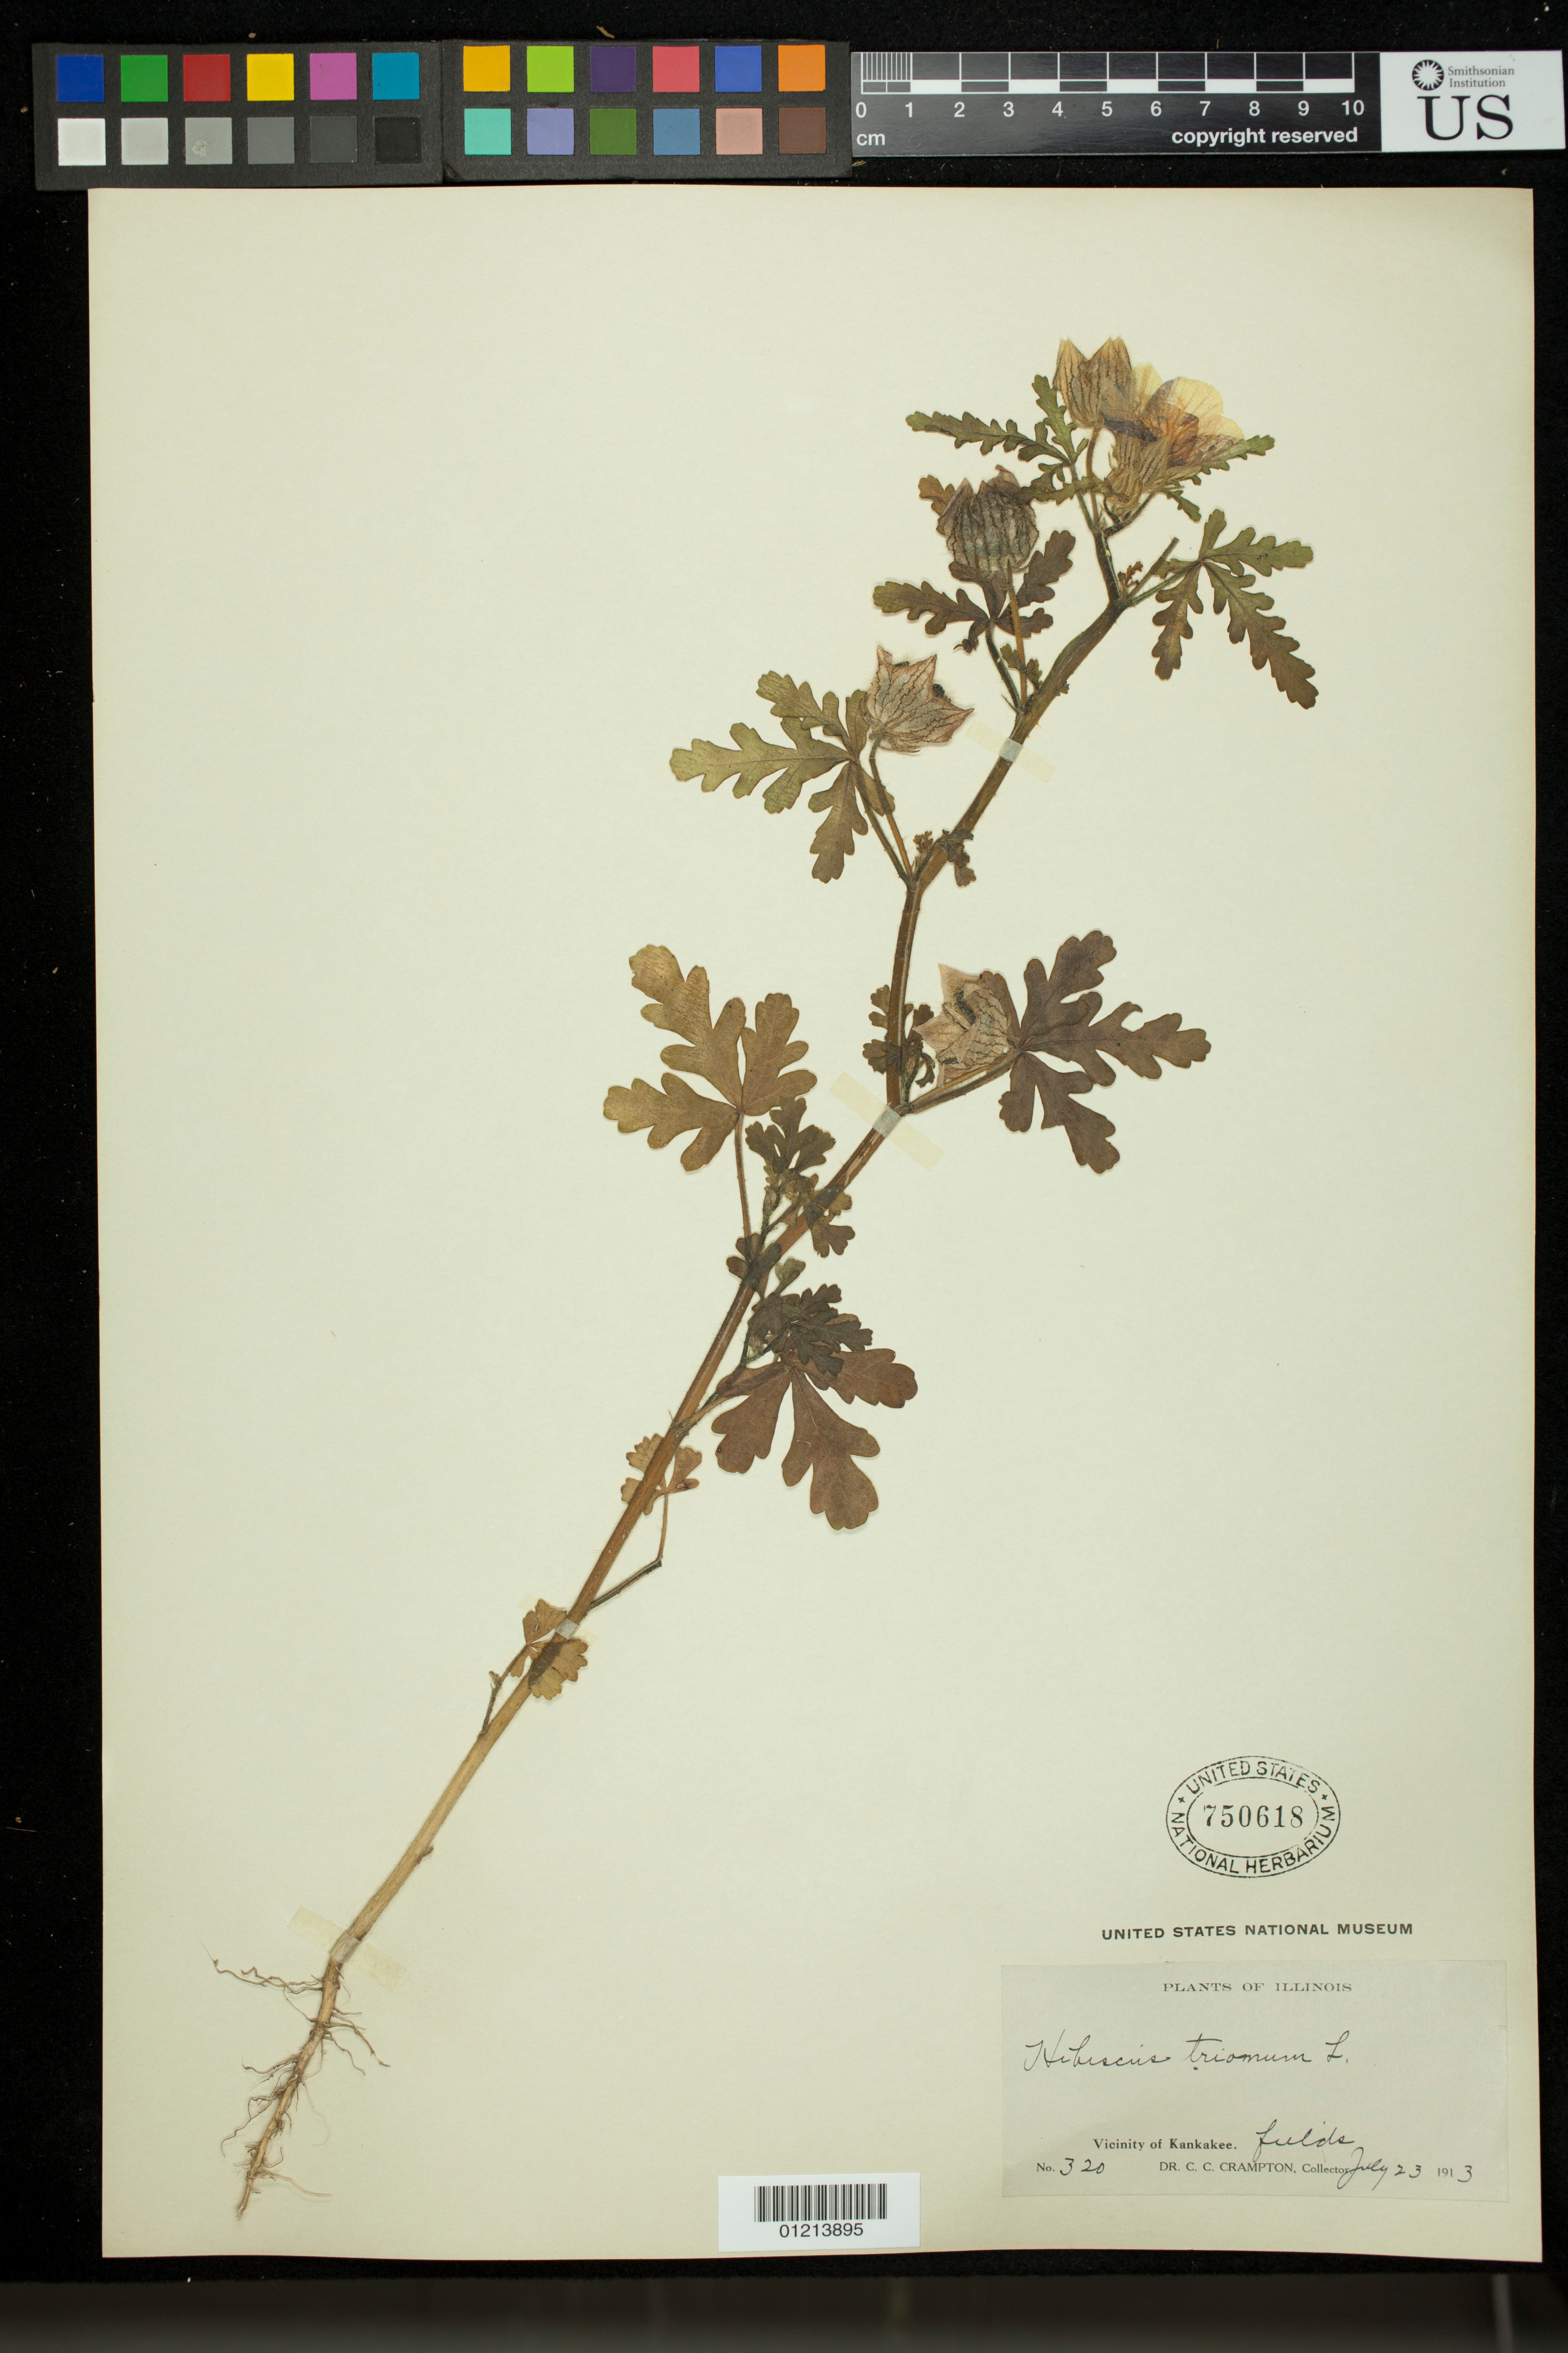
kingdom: Plantae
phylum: Tracheophyta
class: Magnoliopsida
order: Malvales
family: Malvaceae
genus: Hibiscus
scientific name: Hibiscus trionum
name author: L.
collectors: C. Crampton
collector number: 320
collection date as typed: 23 Jul 1913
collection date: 1913-07-23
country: United States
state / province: Illinois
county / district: Kankakee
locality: Vicinity of Kankakee. Fields.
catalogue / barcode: US 750618